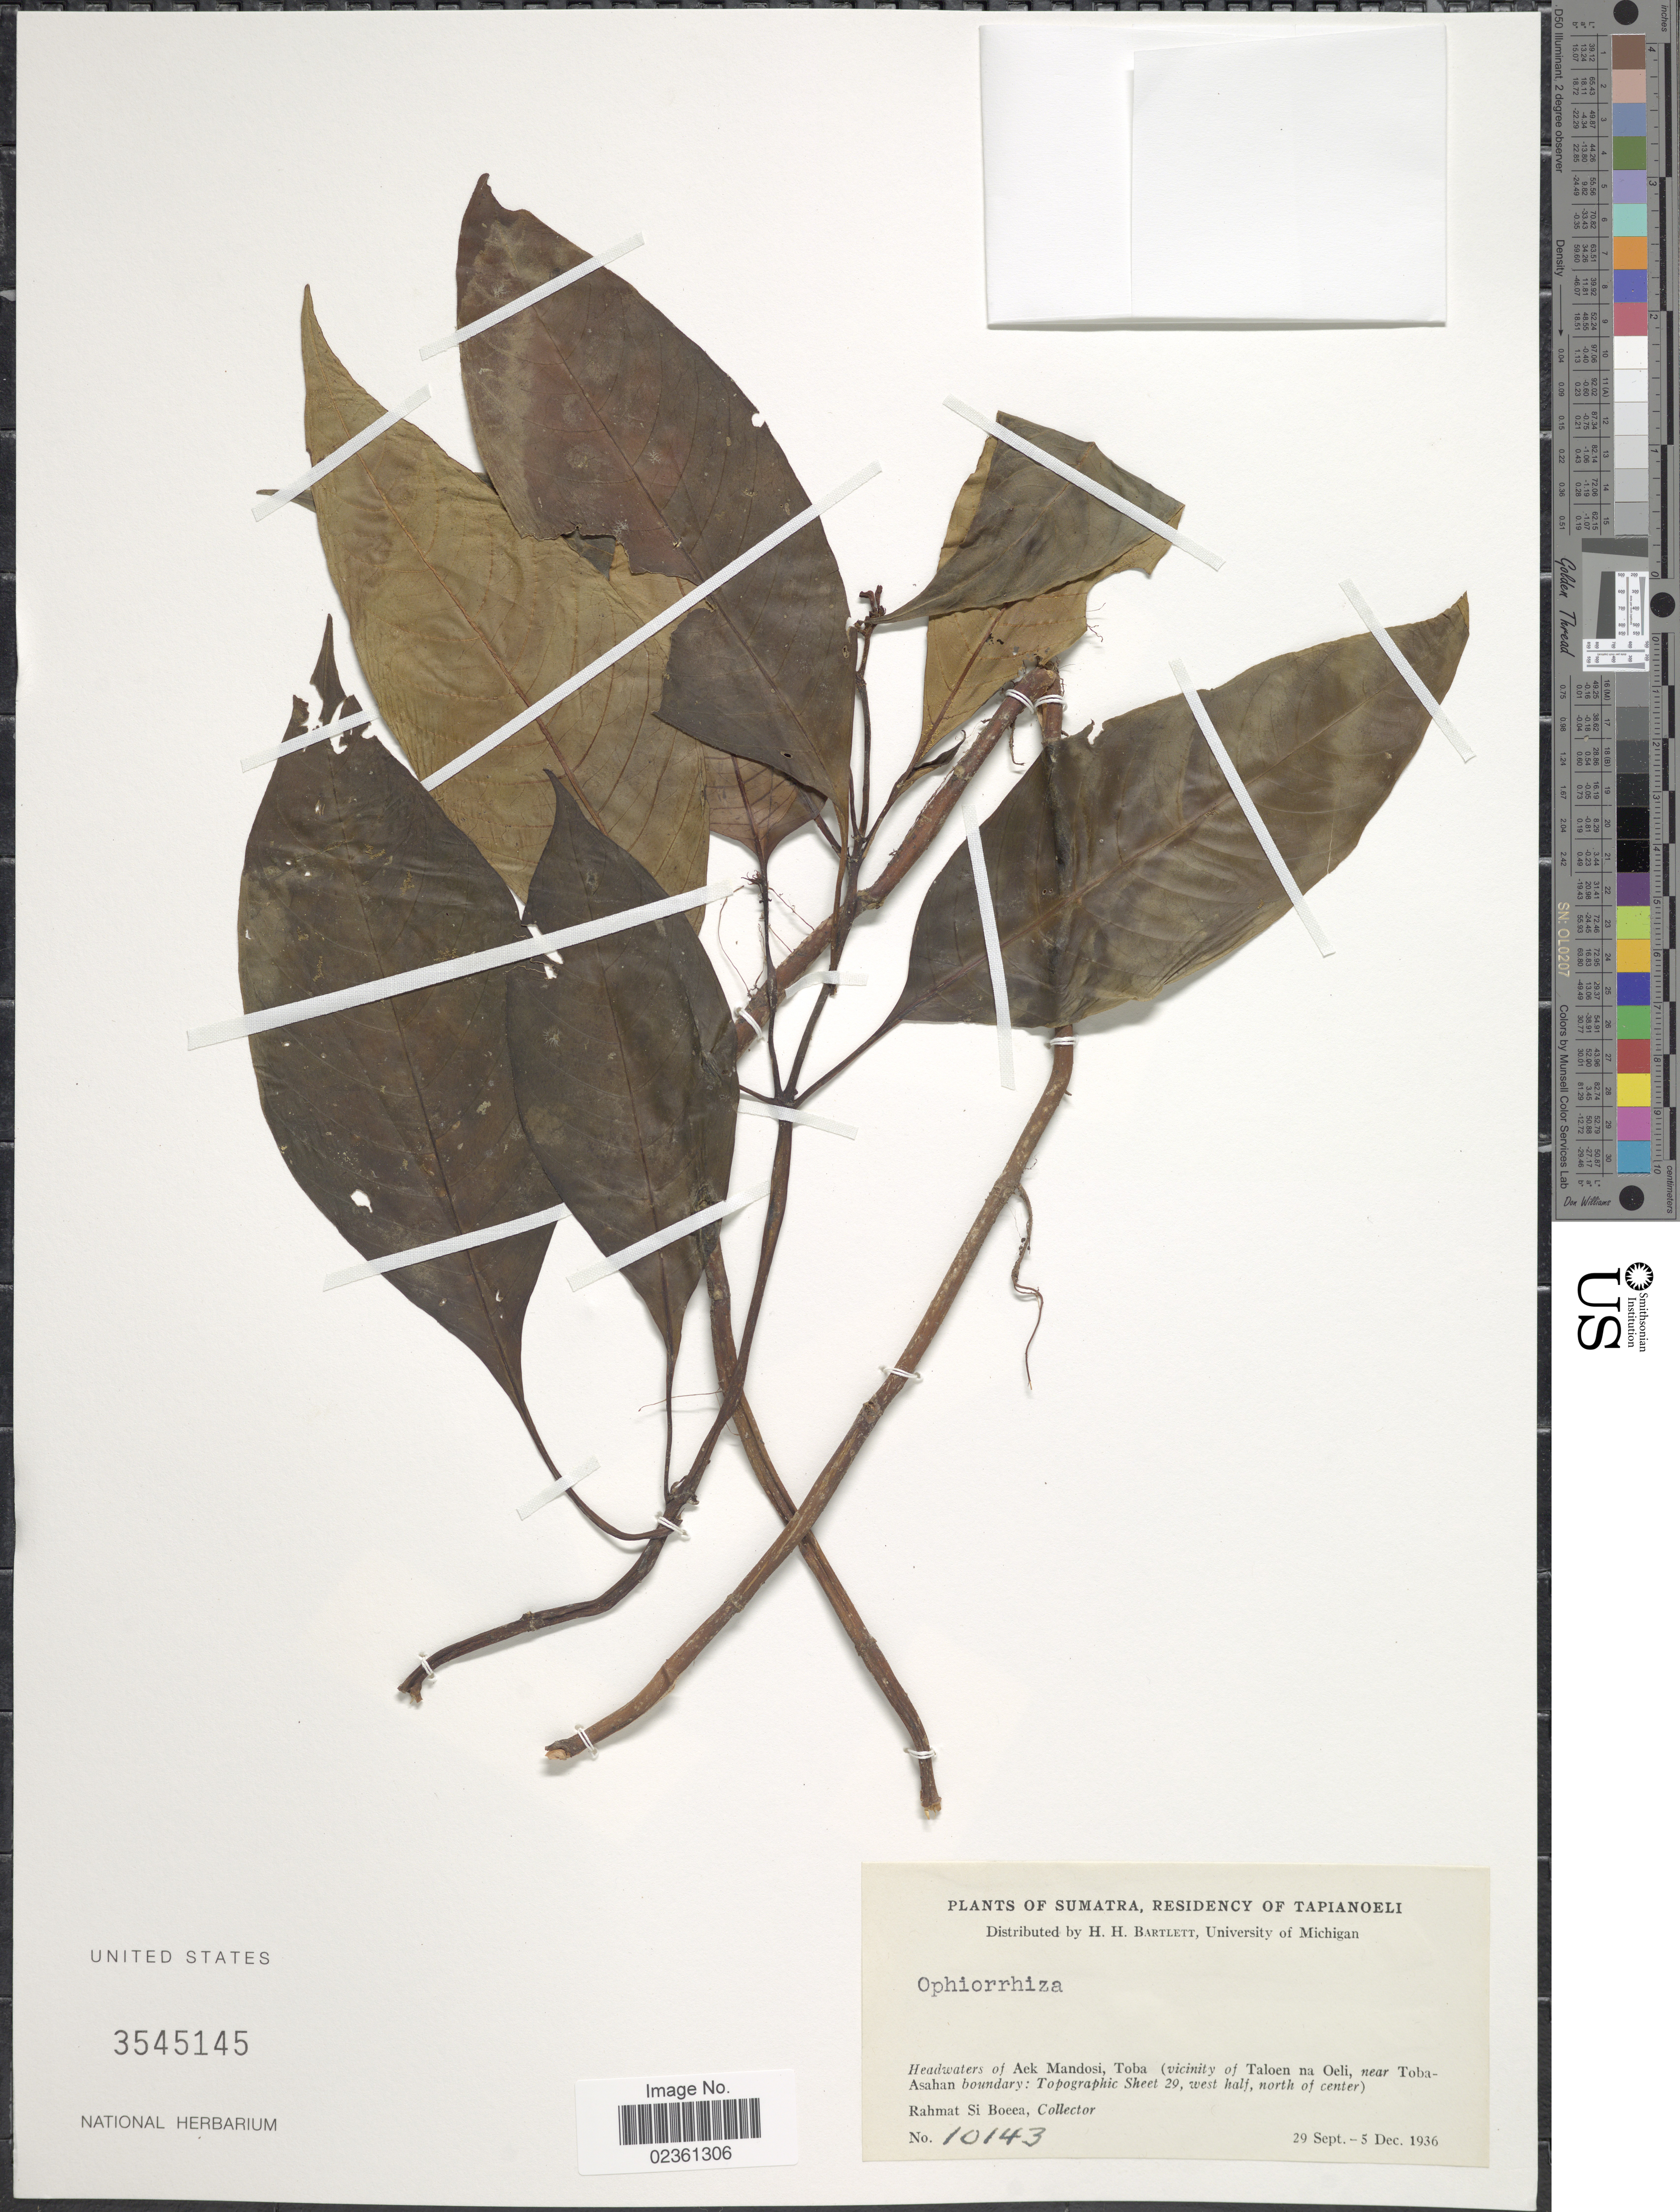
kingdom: Plantae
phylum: Tracheophyta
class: Magnoliopsida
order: Gentianales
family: Rubiaceae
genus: Ophiorrhiza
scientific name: Ophiorrhiza sp.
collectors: Rahmat Si Boeea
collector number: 10143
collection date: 1936-09-29/1936-12-05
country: Indonesia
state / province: Sumatra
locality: Residency of Tapianoeli, Headwaters of Aek Mandosi, Toba (vicinity of Taloen na Oeli, near Toba-Asahan boundary: Topographic Sheet 29, west half, north of center).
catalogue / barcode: US 3545145